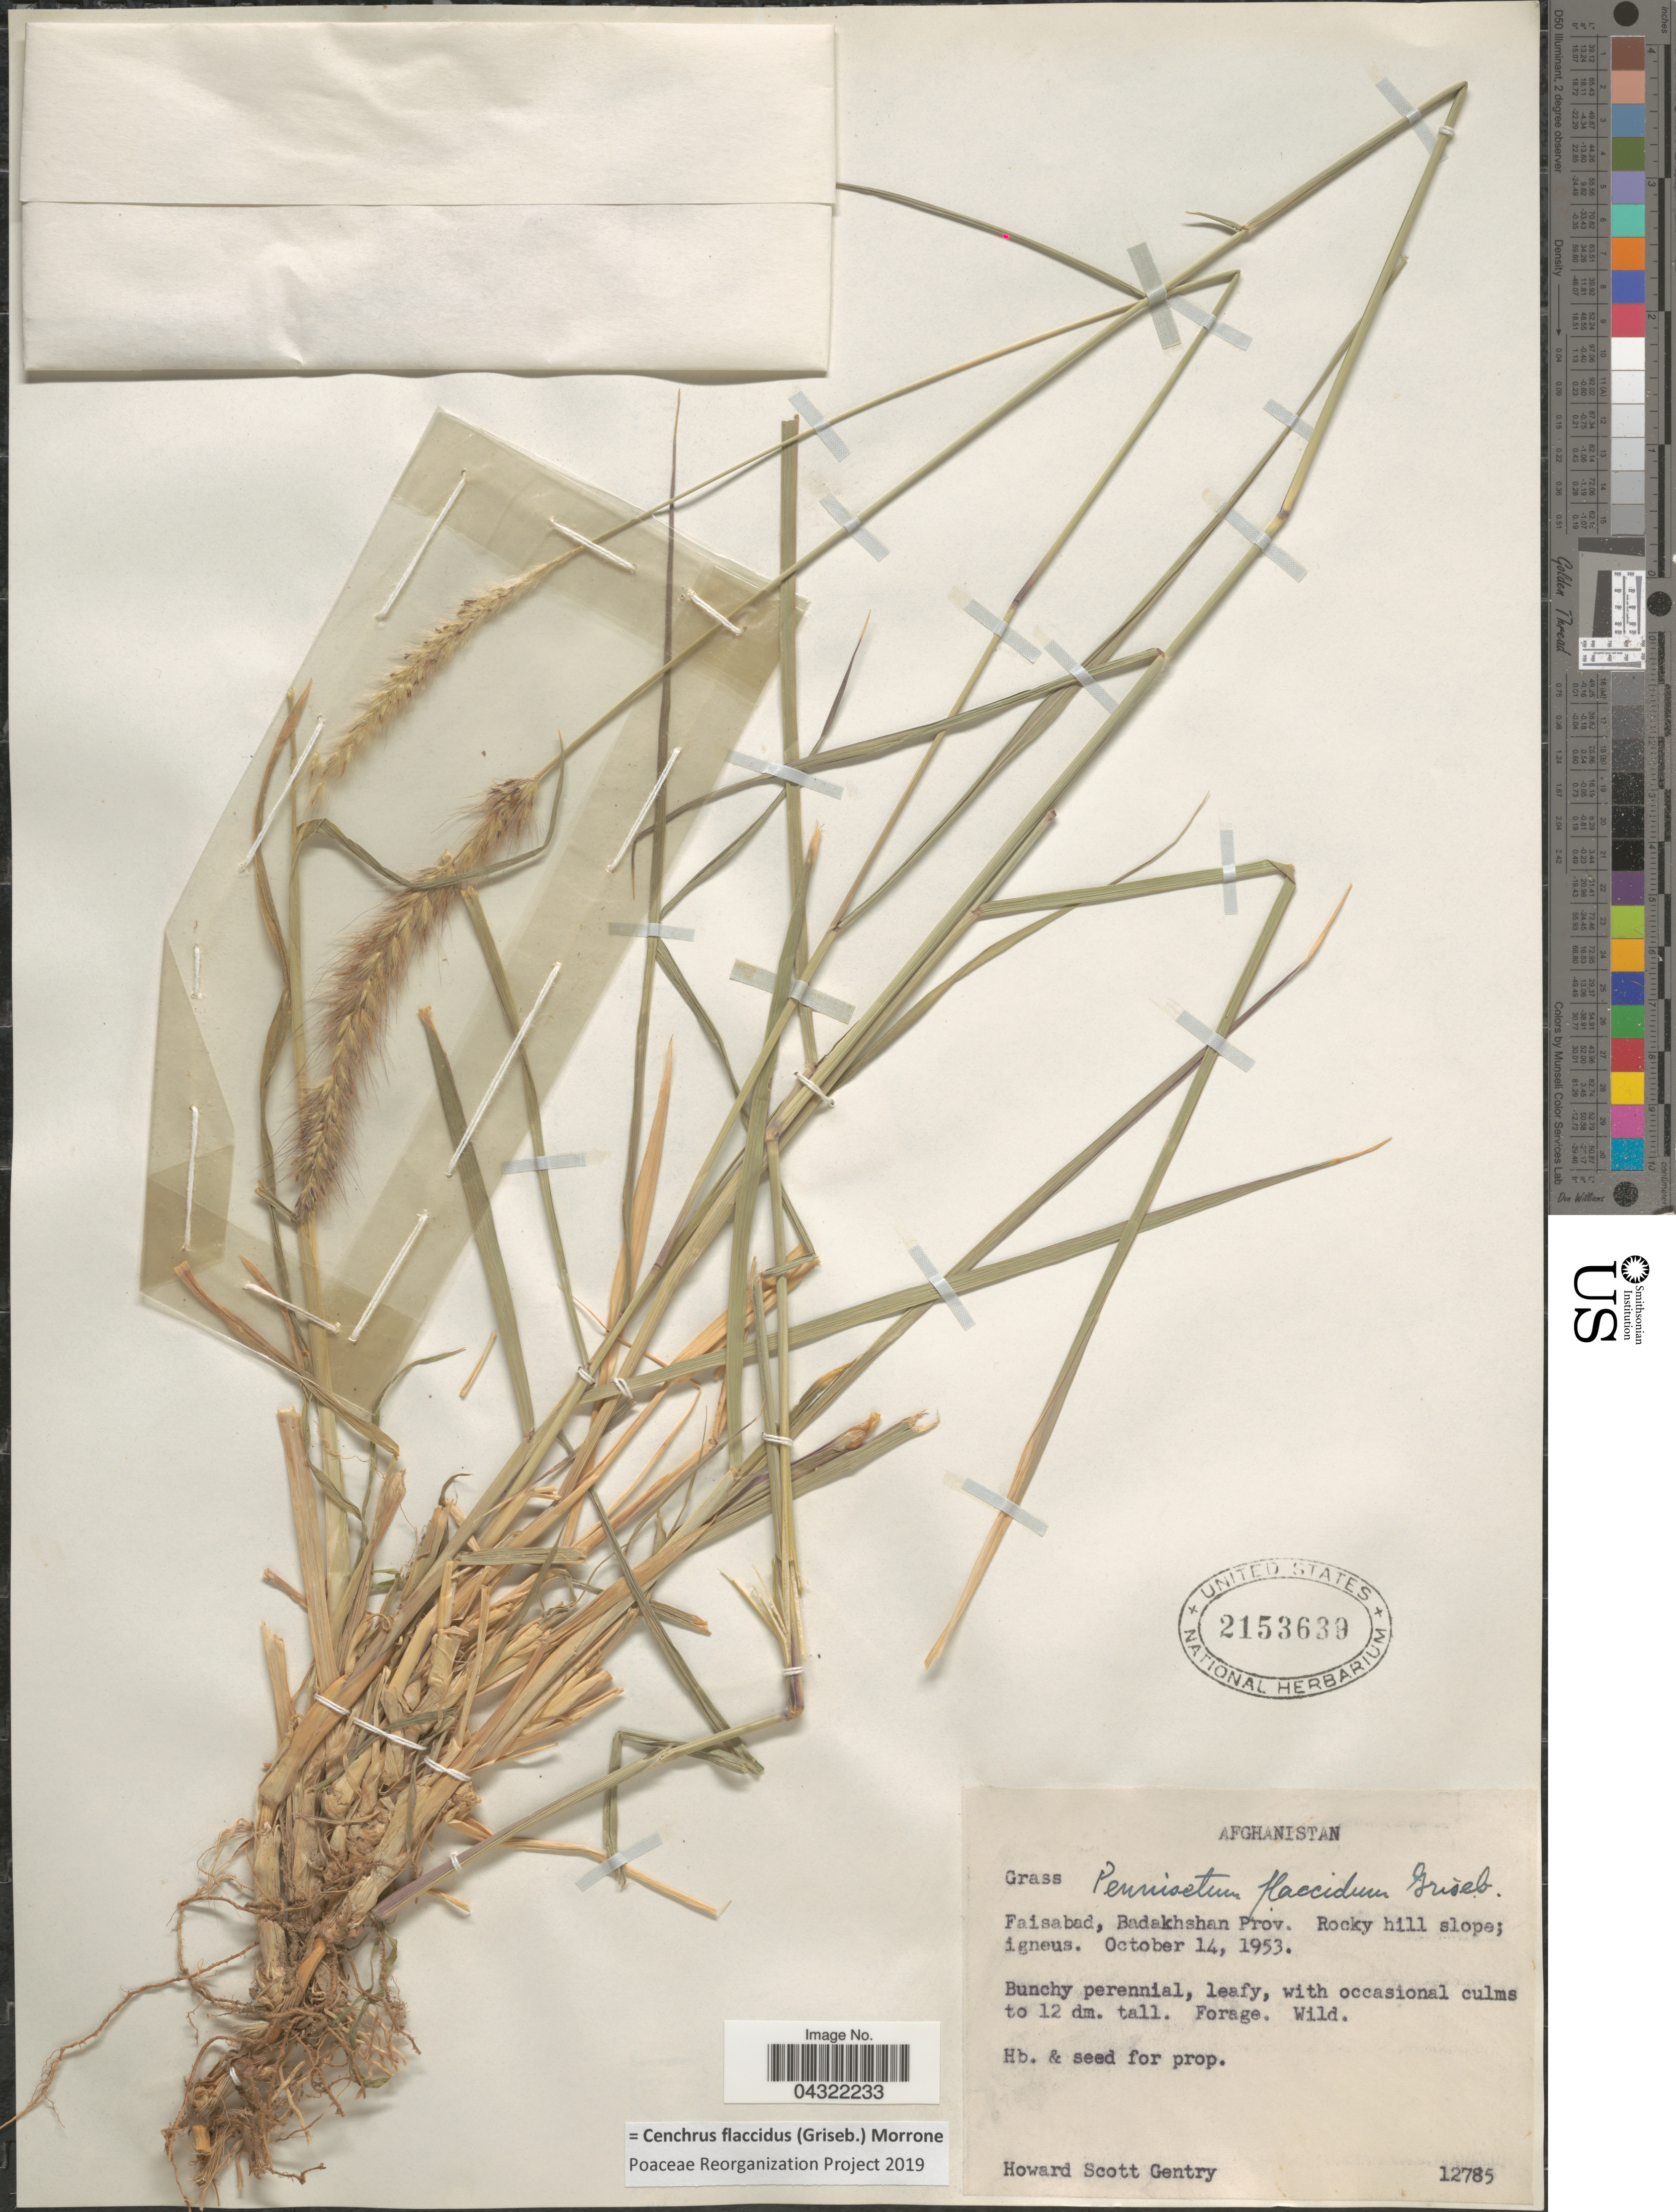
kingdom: Plantae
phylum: Tracheophyta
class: Liliopsida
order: Poales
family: Poaceae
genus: Cenchrus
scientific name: Cenchrus flaccidus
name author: (Griseb.) Morrone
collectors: H. S. Gentry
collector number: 12785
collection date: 1953-10-14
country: Afghanistan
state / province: Badakhshan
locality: Faisabad.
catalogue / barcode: US 2153639